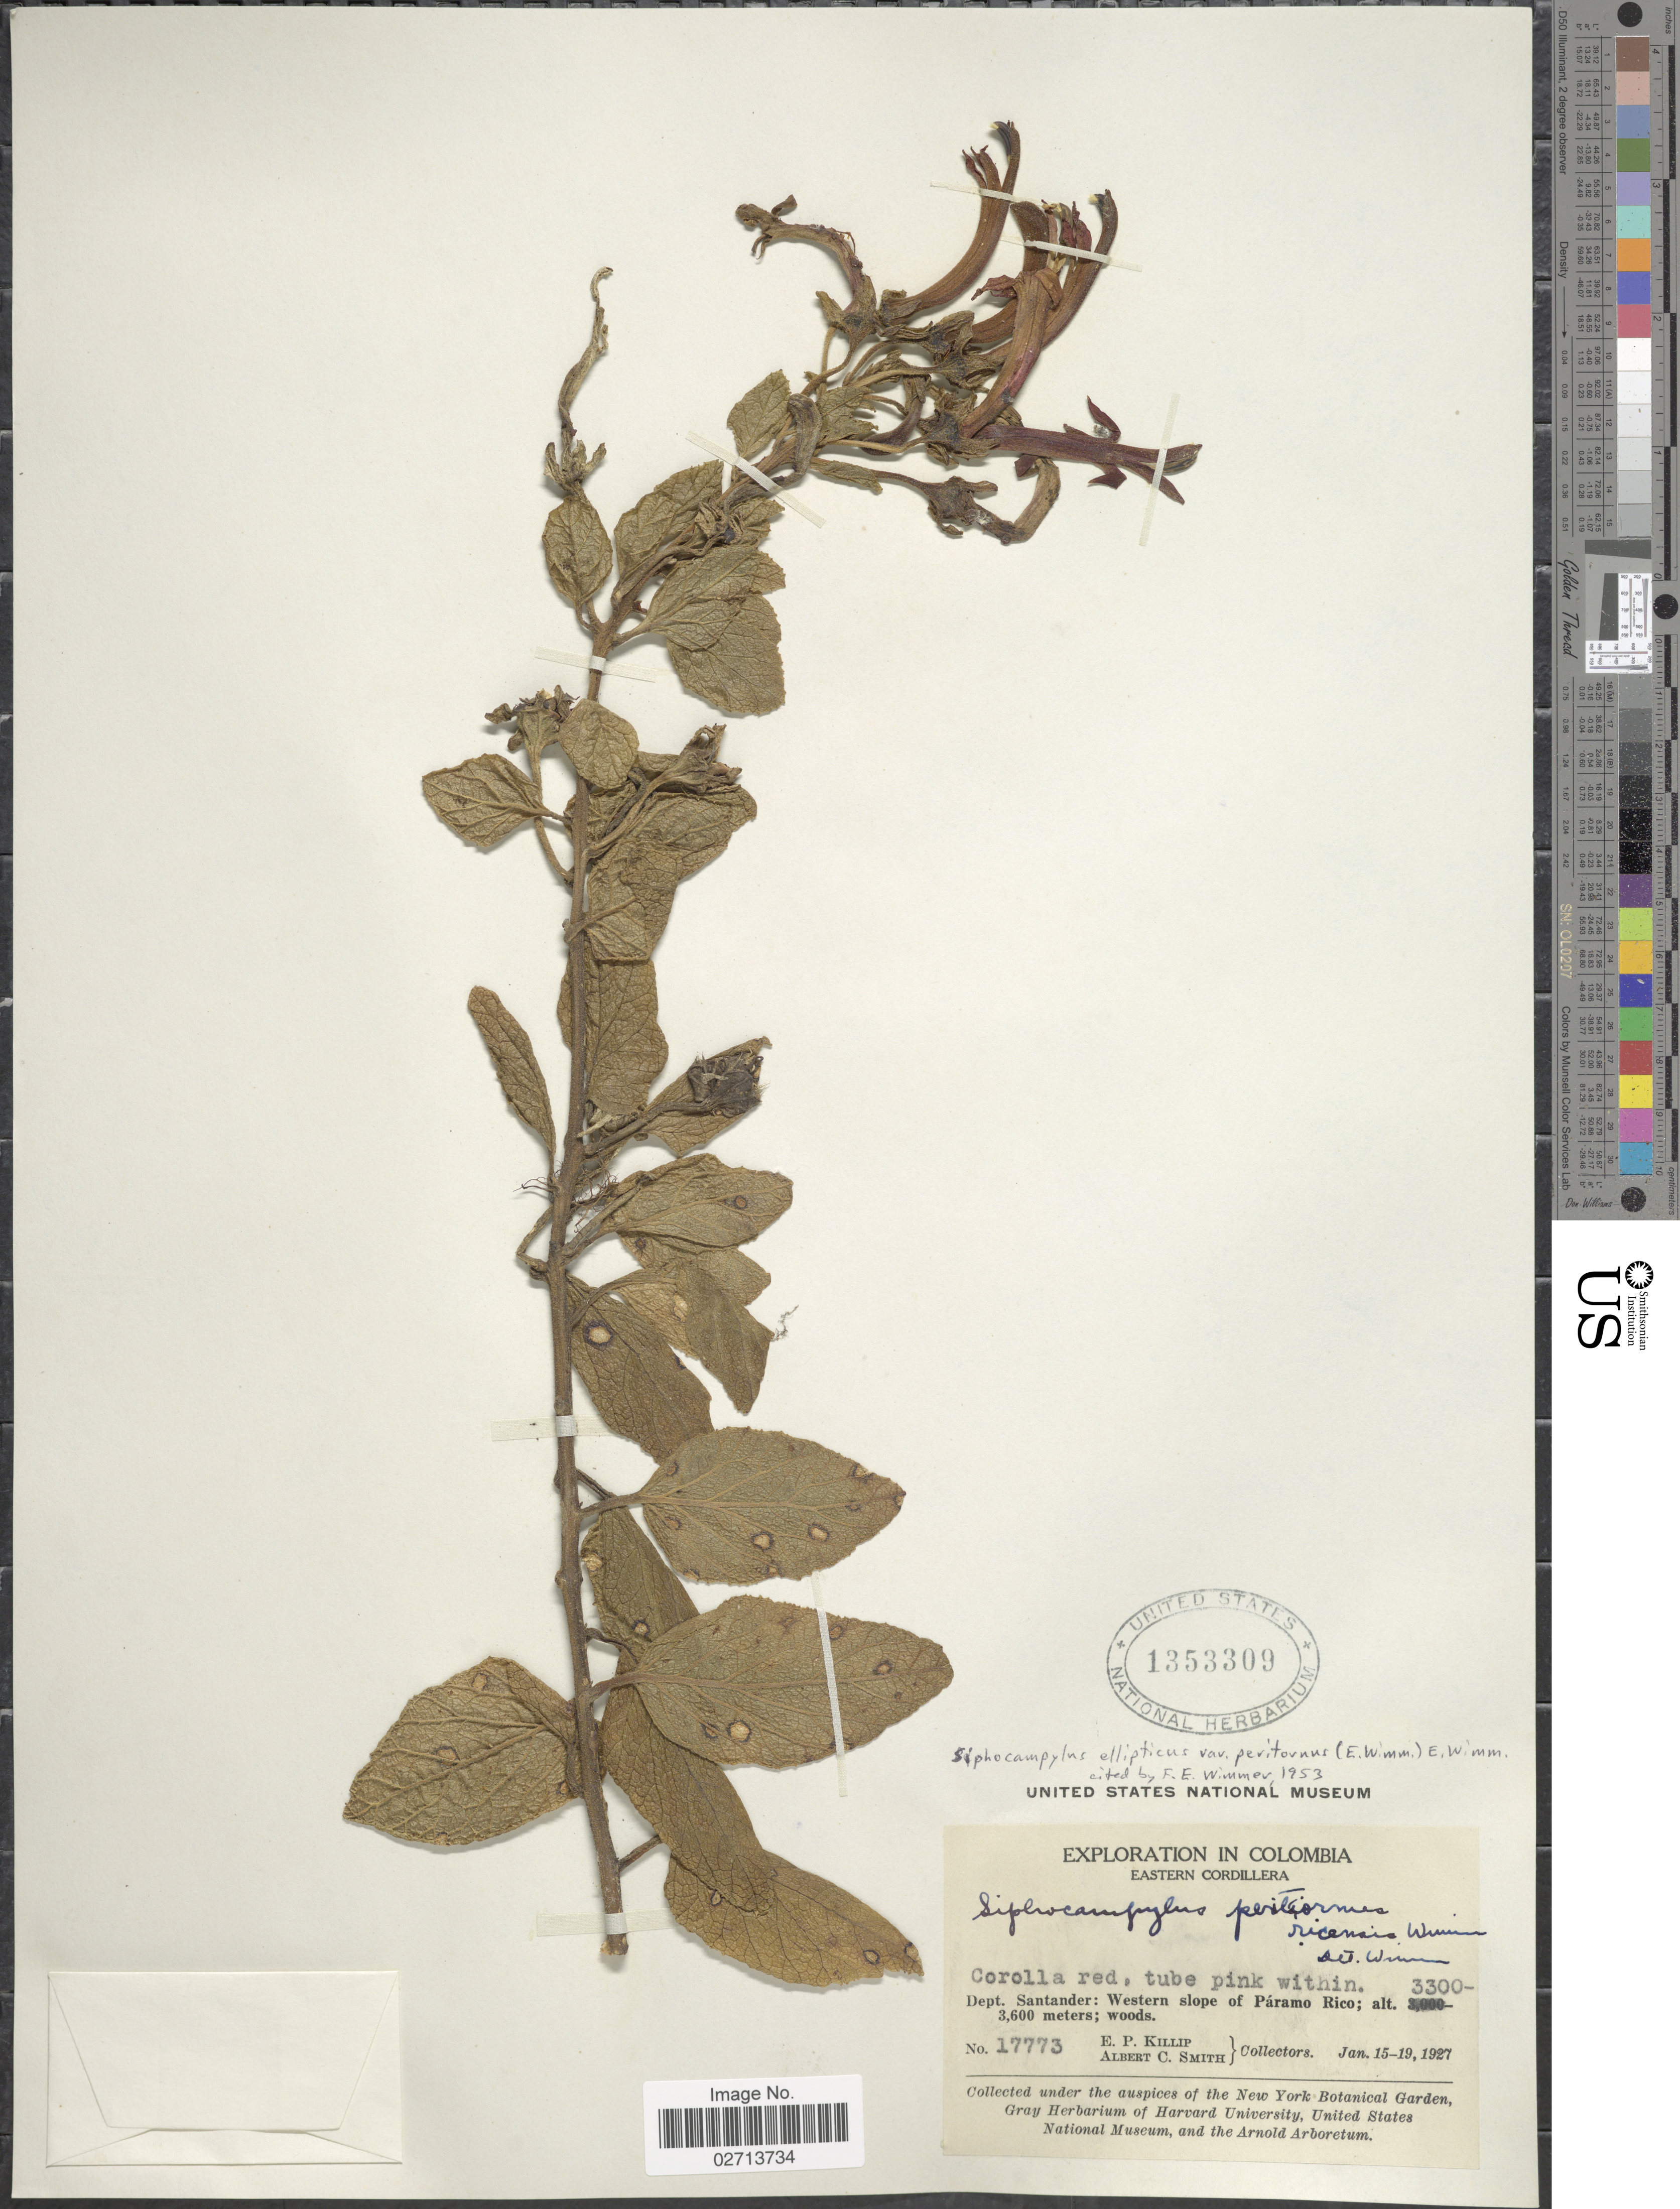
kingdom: Plantae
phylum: Tracheophyta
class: Magnoliopsida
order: Asterales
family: Campanulaceae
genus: Siphocampylus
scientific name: Siphocampylus ellipticus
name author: (Willd. ex Schult.) Vatke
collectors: E. P. Killip & A. C. Smith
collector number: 17773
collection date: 1927-01-15/1927-01-19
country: Colombia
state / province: Santander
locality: Eastern Cordillera, Dept. Santander: Western slope of Páramo Rico; woods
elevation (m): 3300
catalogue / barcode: US 1353309